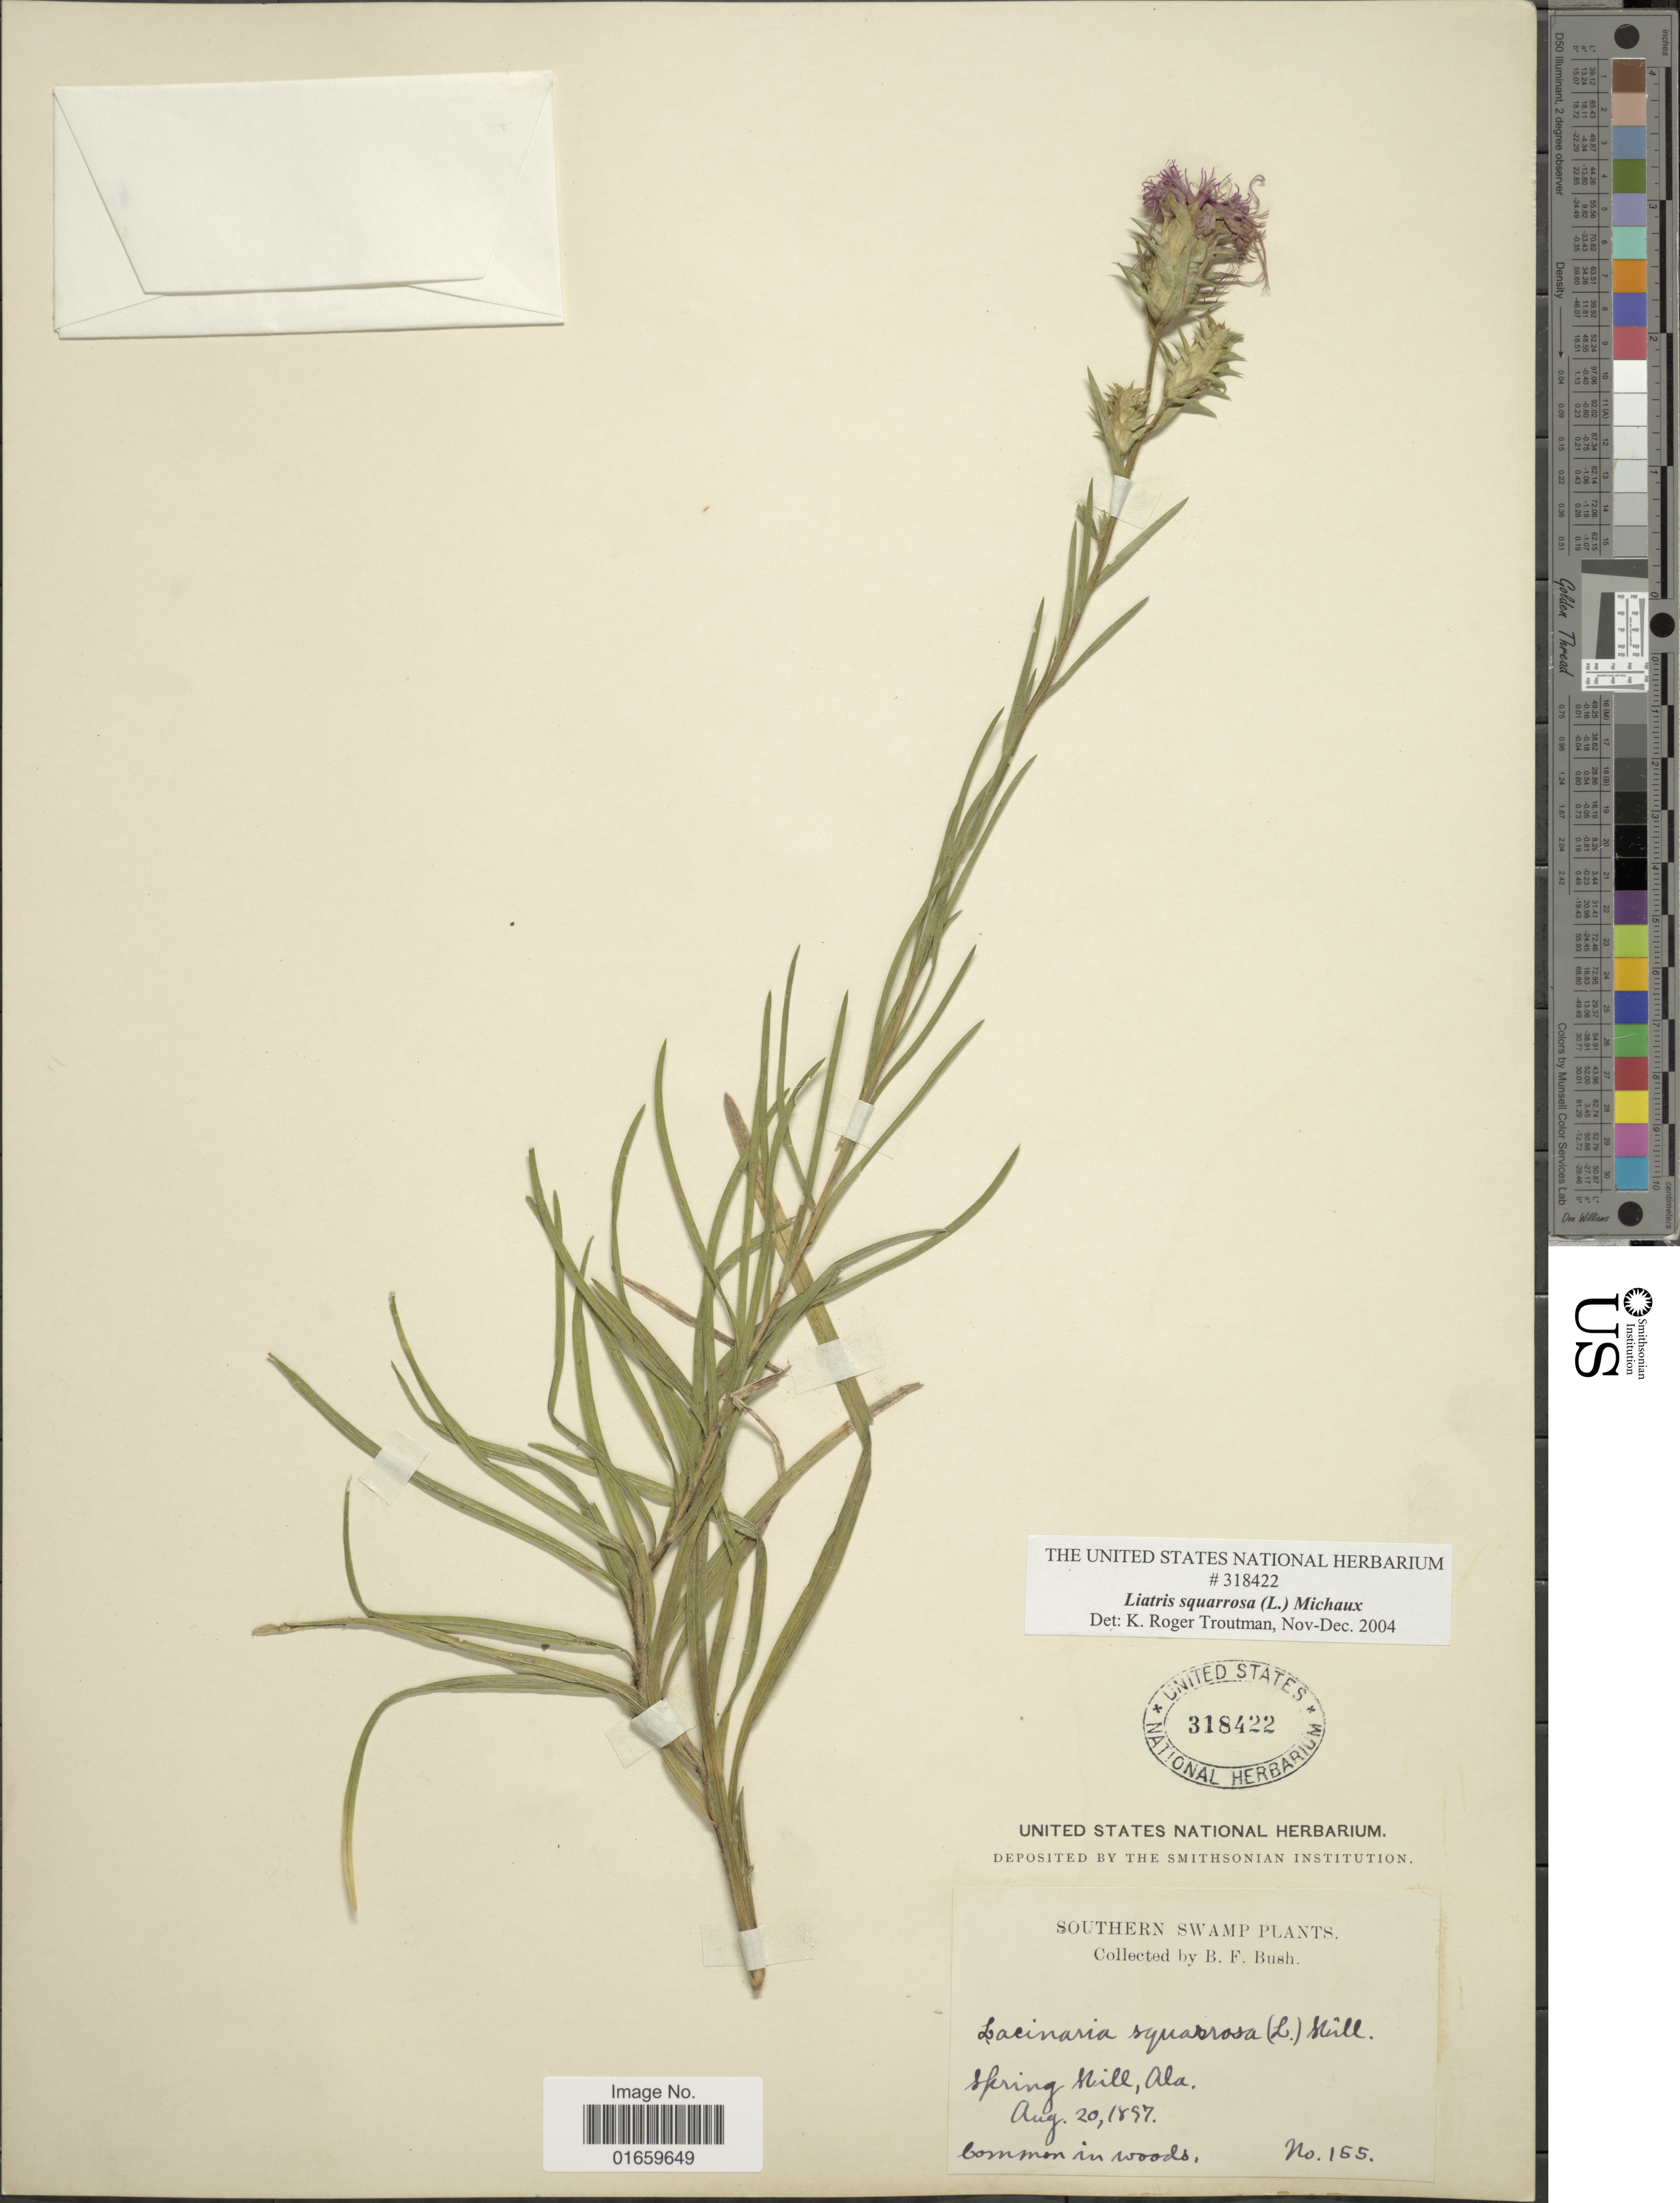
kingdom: Plantae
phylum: Tracheophyta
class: Magnoliopsida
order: Asterales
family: Asteraceae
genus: Liatris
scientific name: Liatris squarrosa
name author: (L.) Michx.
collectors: B. F. Bush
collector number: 155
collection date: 1897-08-20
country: United States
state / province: Alabama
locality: Southern Swamp, Spring Hill, Ala.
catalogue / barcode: US 318422